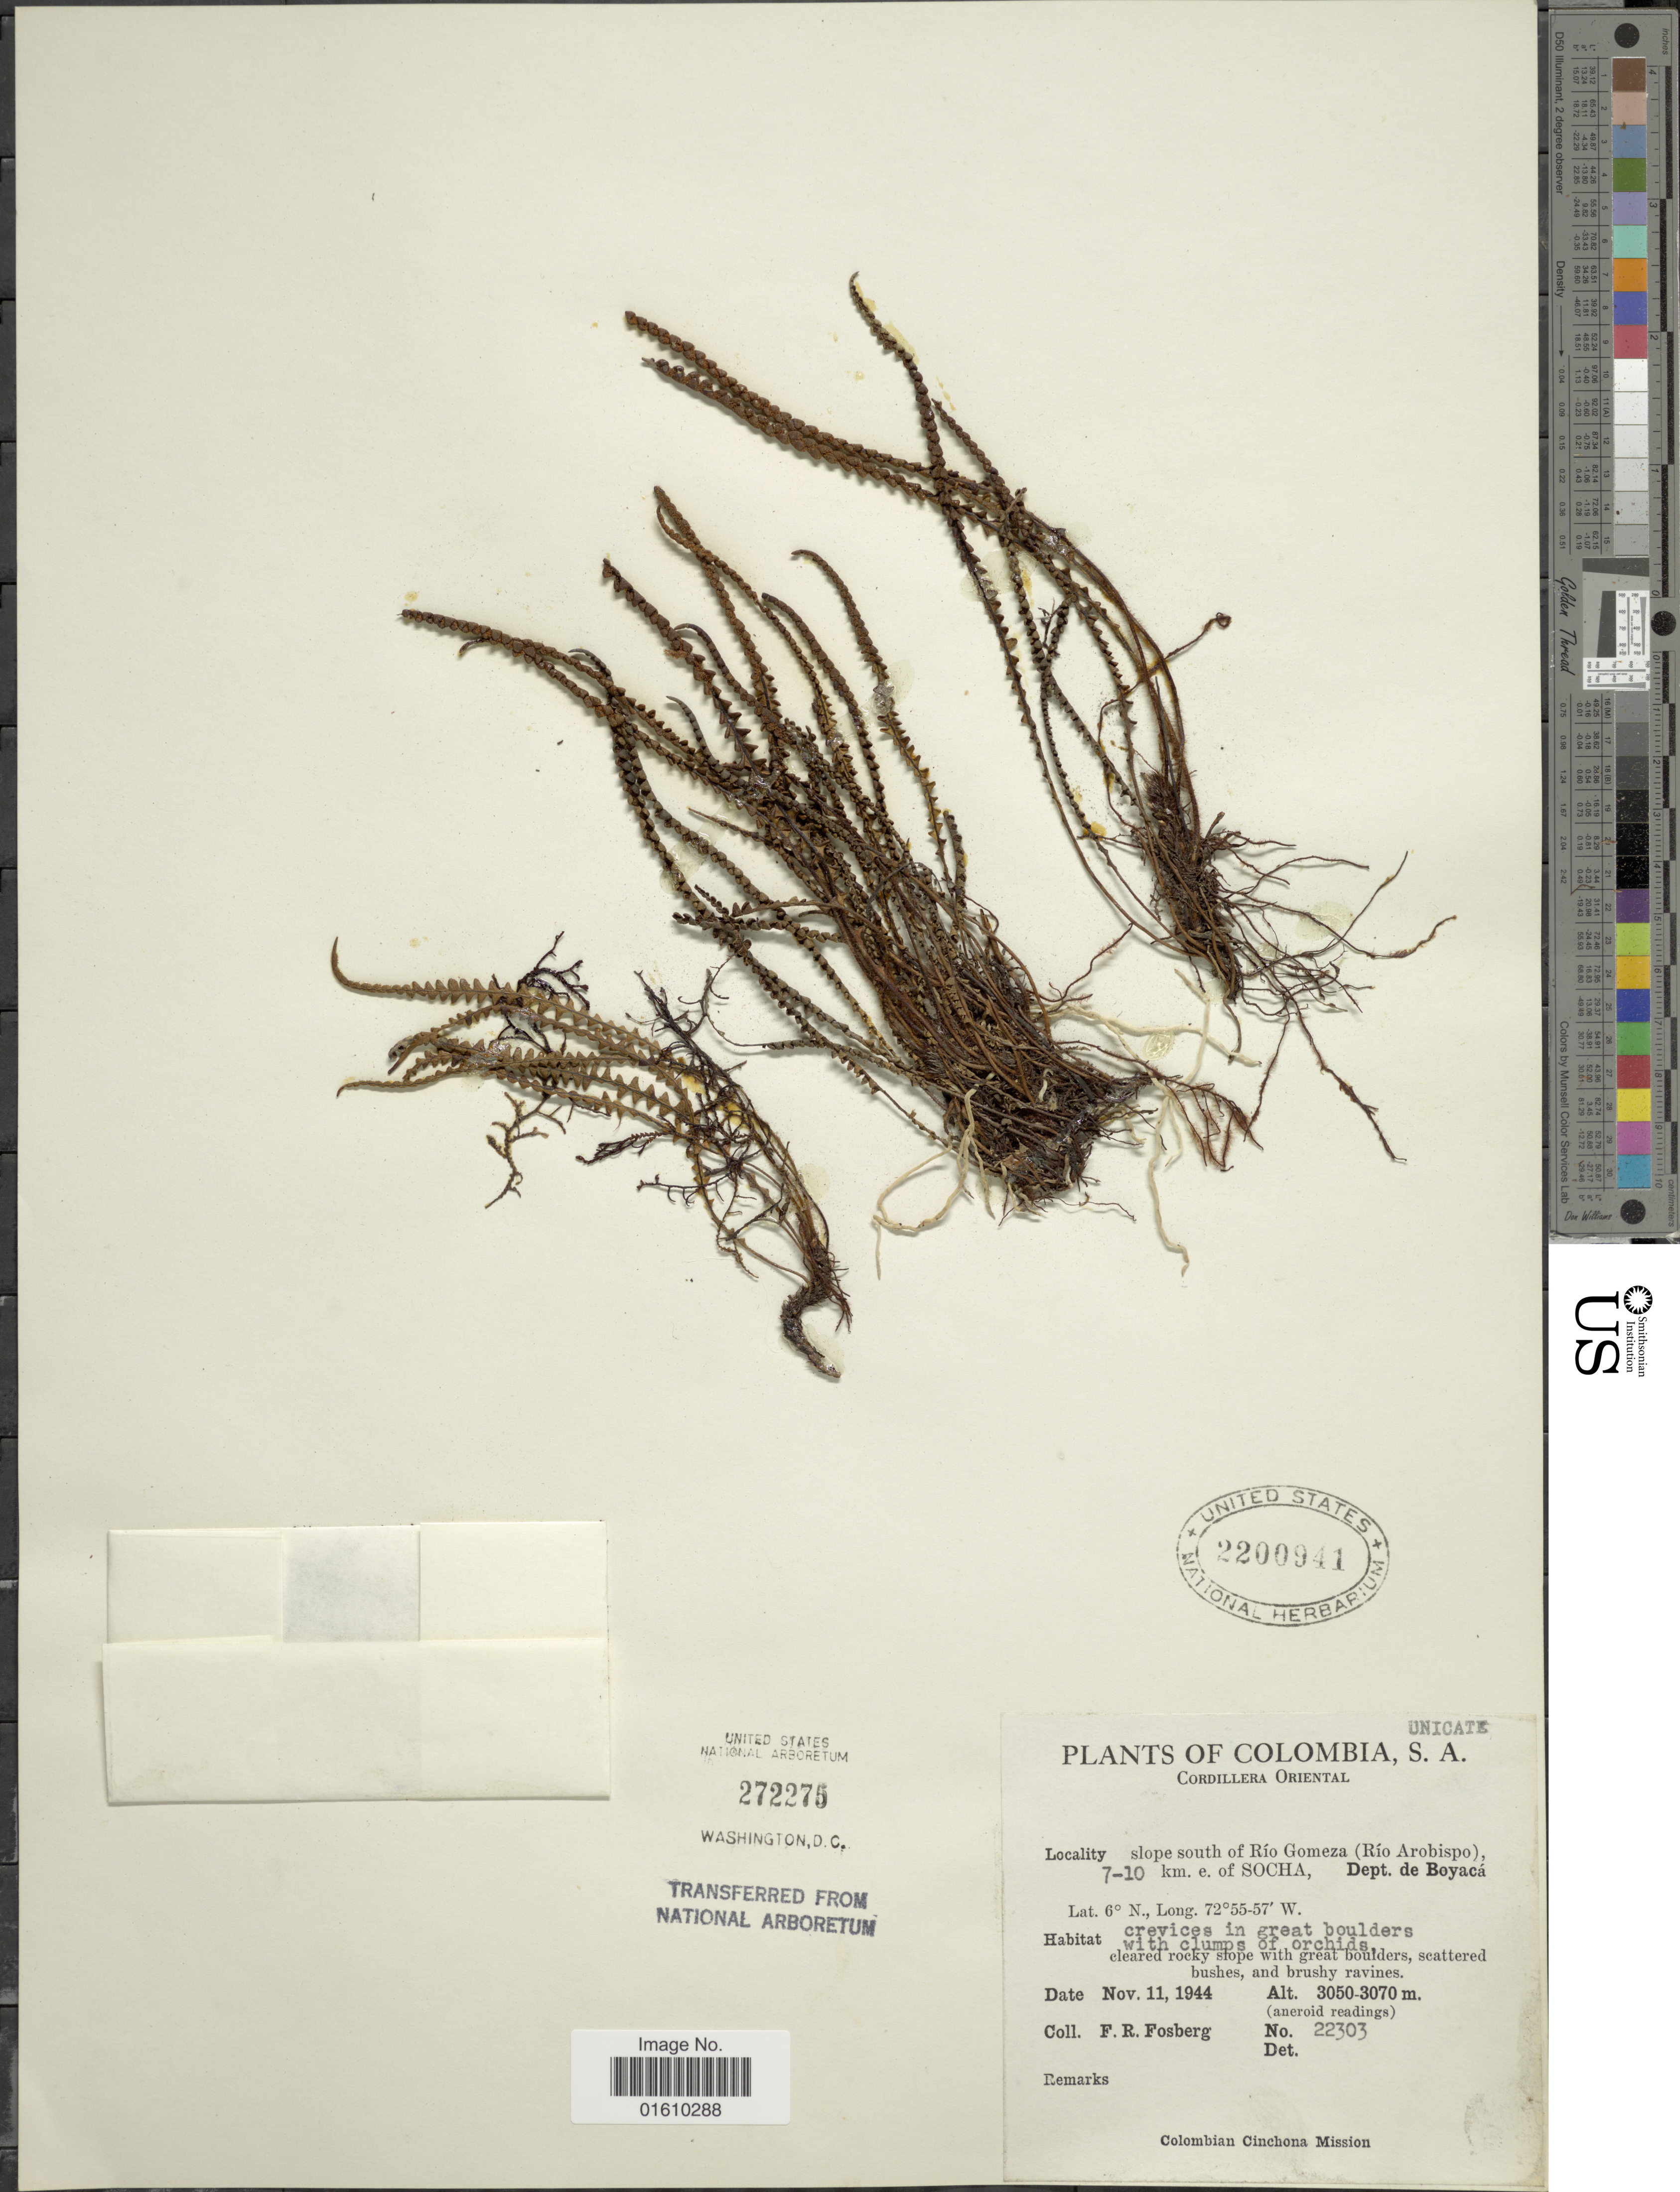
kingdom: Plantae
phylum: Tracheophyta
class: Polypodiopsida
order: Polypodiales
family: Polypodiaceae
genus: Melpomene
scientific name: Melpomene sp.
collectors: F. R. Fosberg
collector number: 22303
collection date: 1944-11-11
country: Colombia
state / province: Boyacá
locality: Cordillera Oriental, slope south of Río Gomeza (Río Arobispo), 7-10 km. e. of Socha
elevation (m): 3050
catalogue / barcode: US 2200941